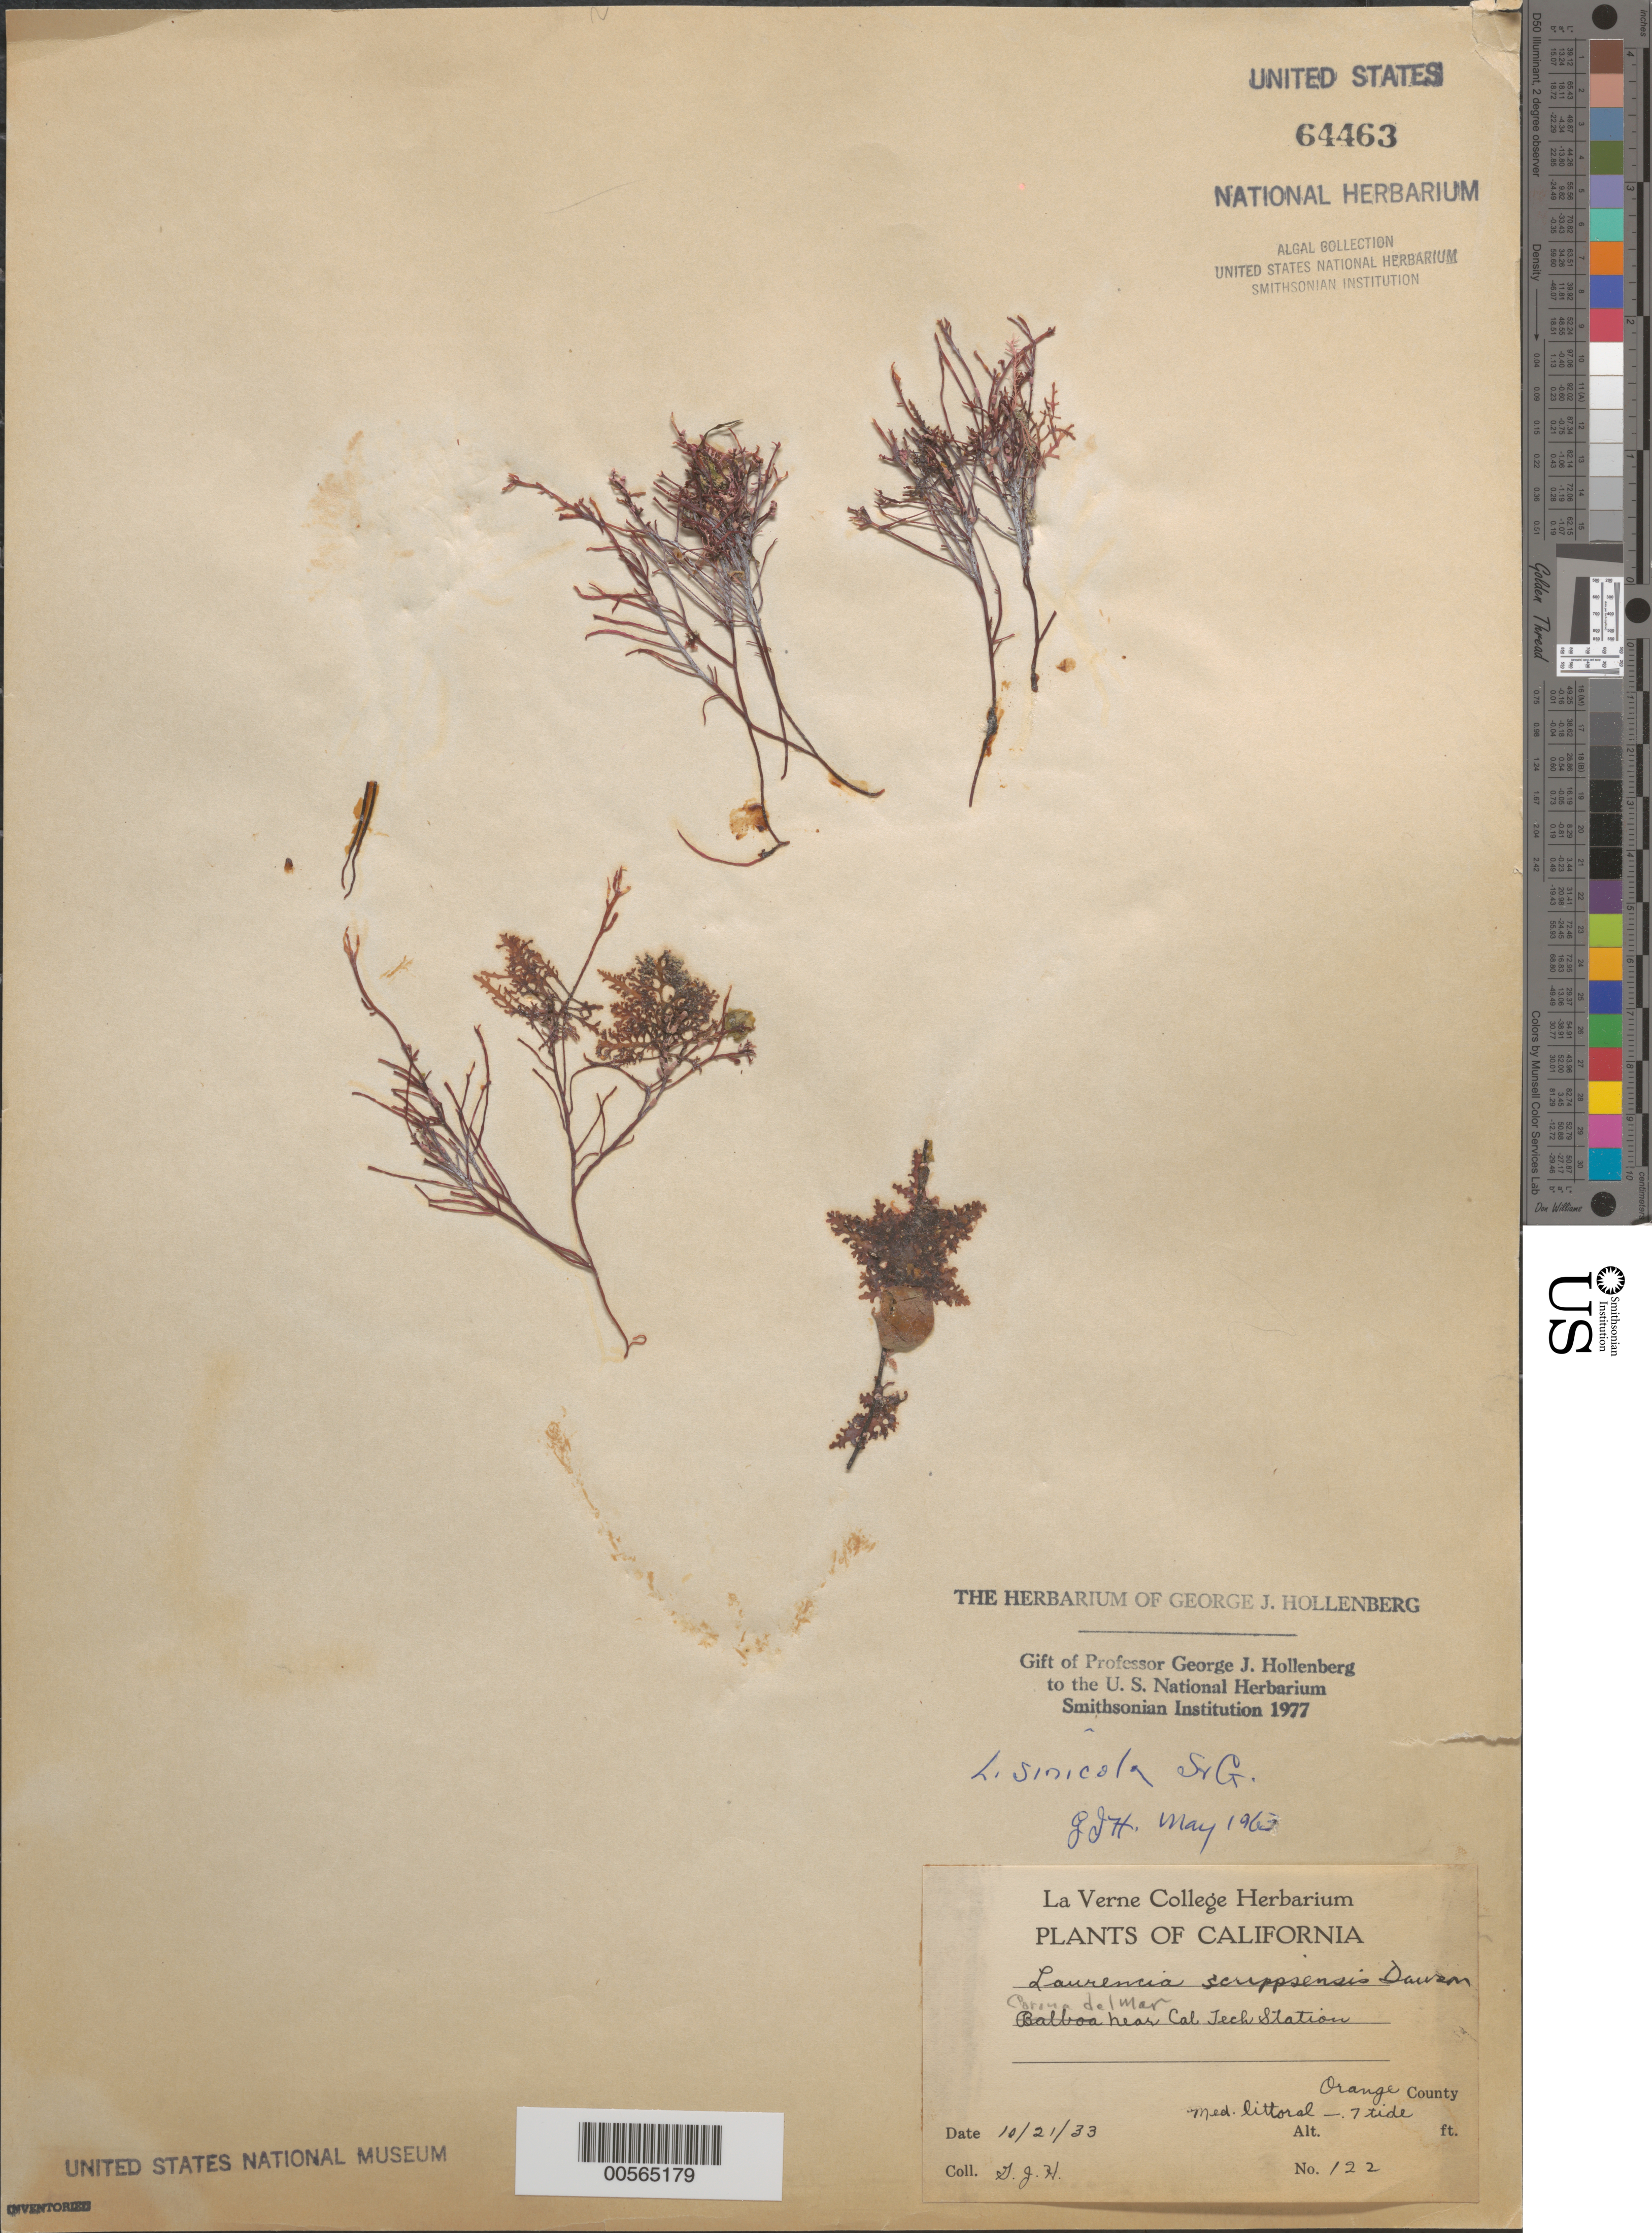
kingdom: Plantae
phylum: Rhodophyta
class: Florideophyceae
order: Ceramiales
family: Rhodomelaceae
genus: Osmundea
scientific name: Osmundea sinicola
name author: (Setchell & N.L. Gardner) K.W. Nam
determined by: Algae name updating Project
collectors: G. Hollenberg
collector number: GJH 122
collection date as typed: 21 Oct 1933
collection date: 1933-10-21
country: United States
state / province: California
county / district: Orange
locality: Corona del Mar, near Cal Tech station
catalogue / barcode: US 64463